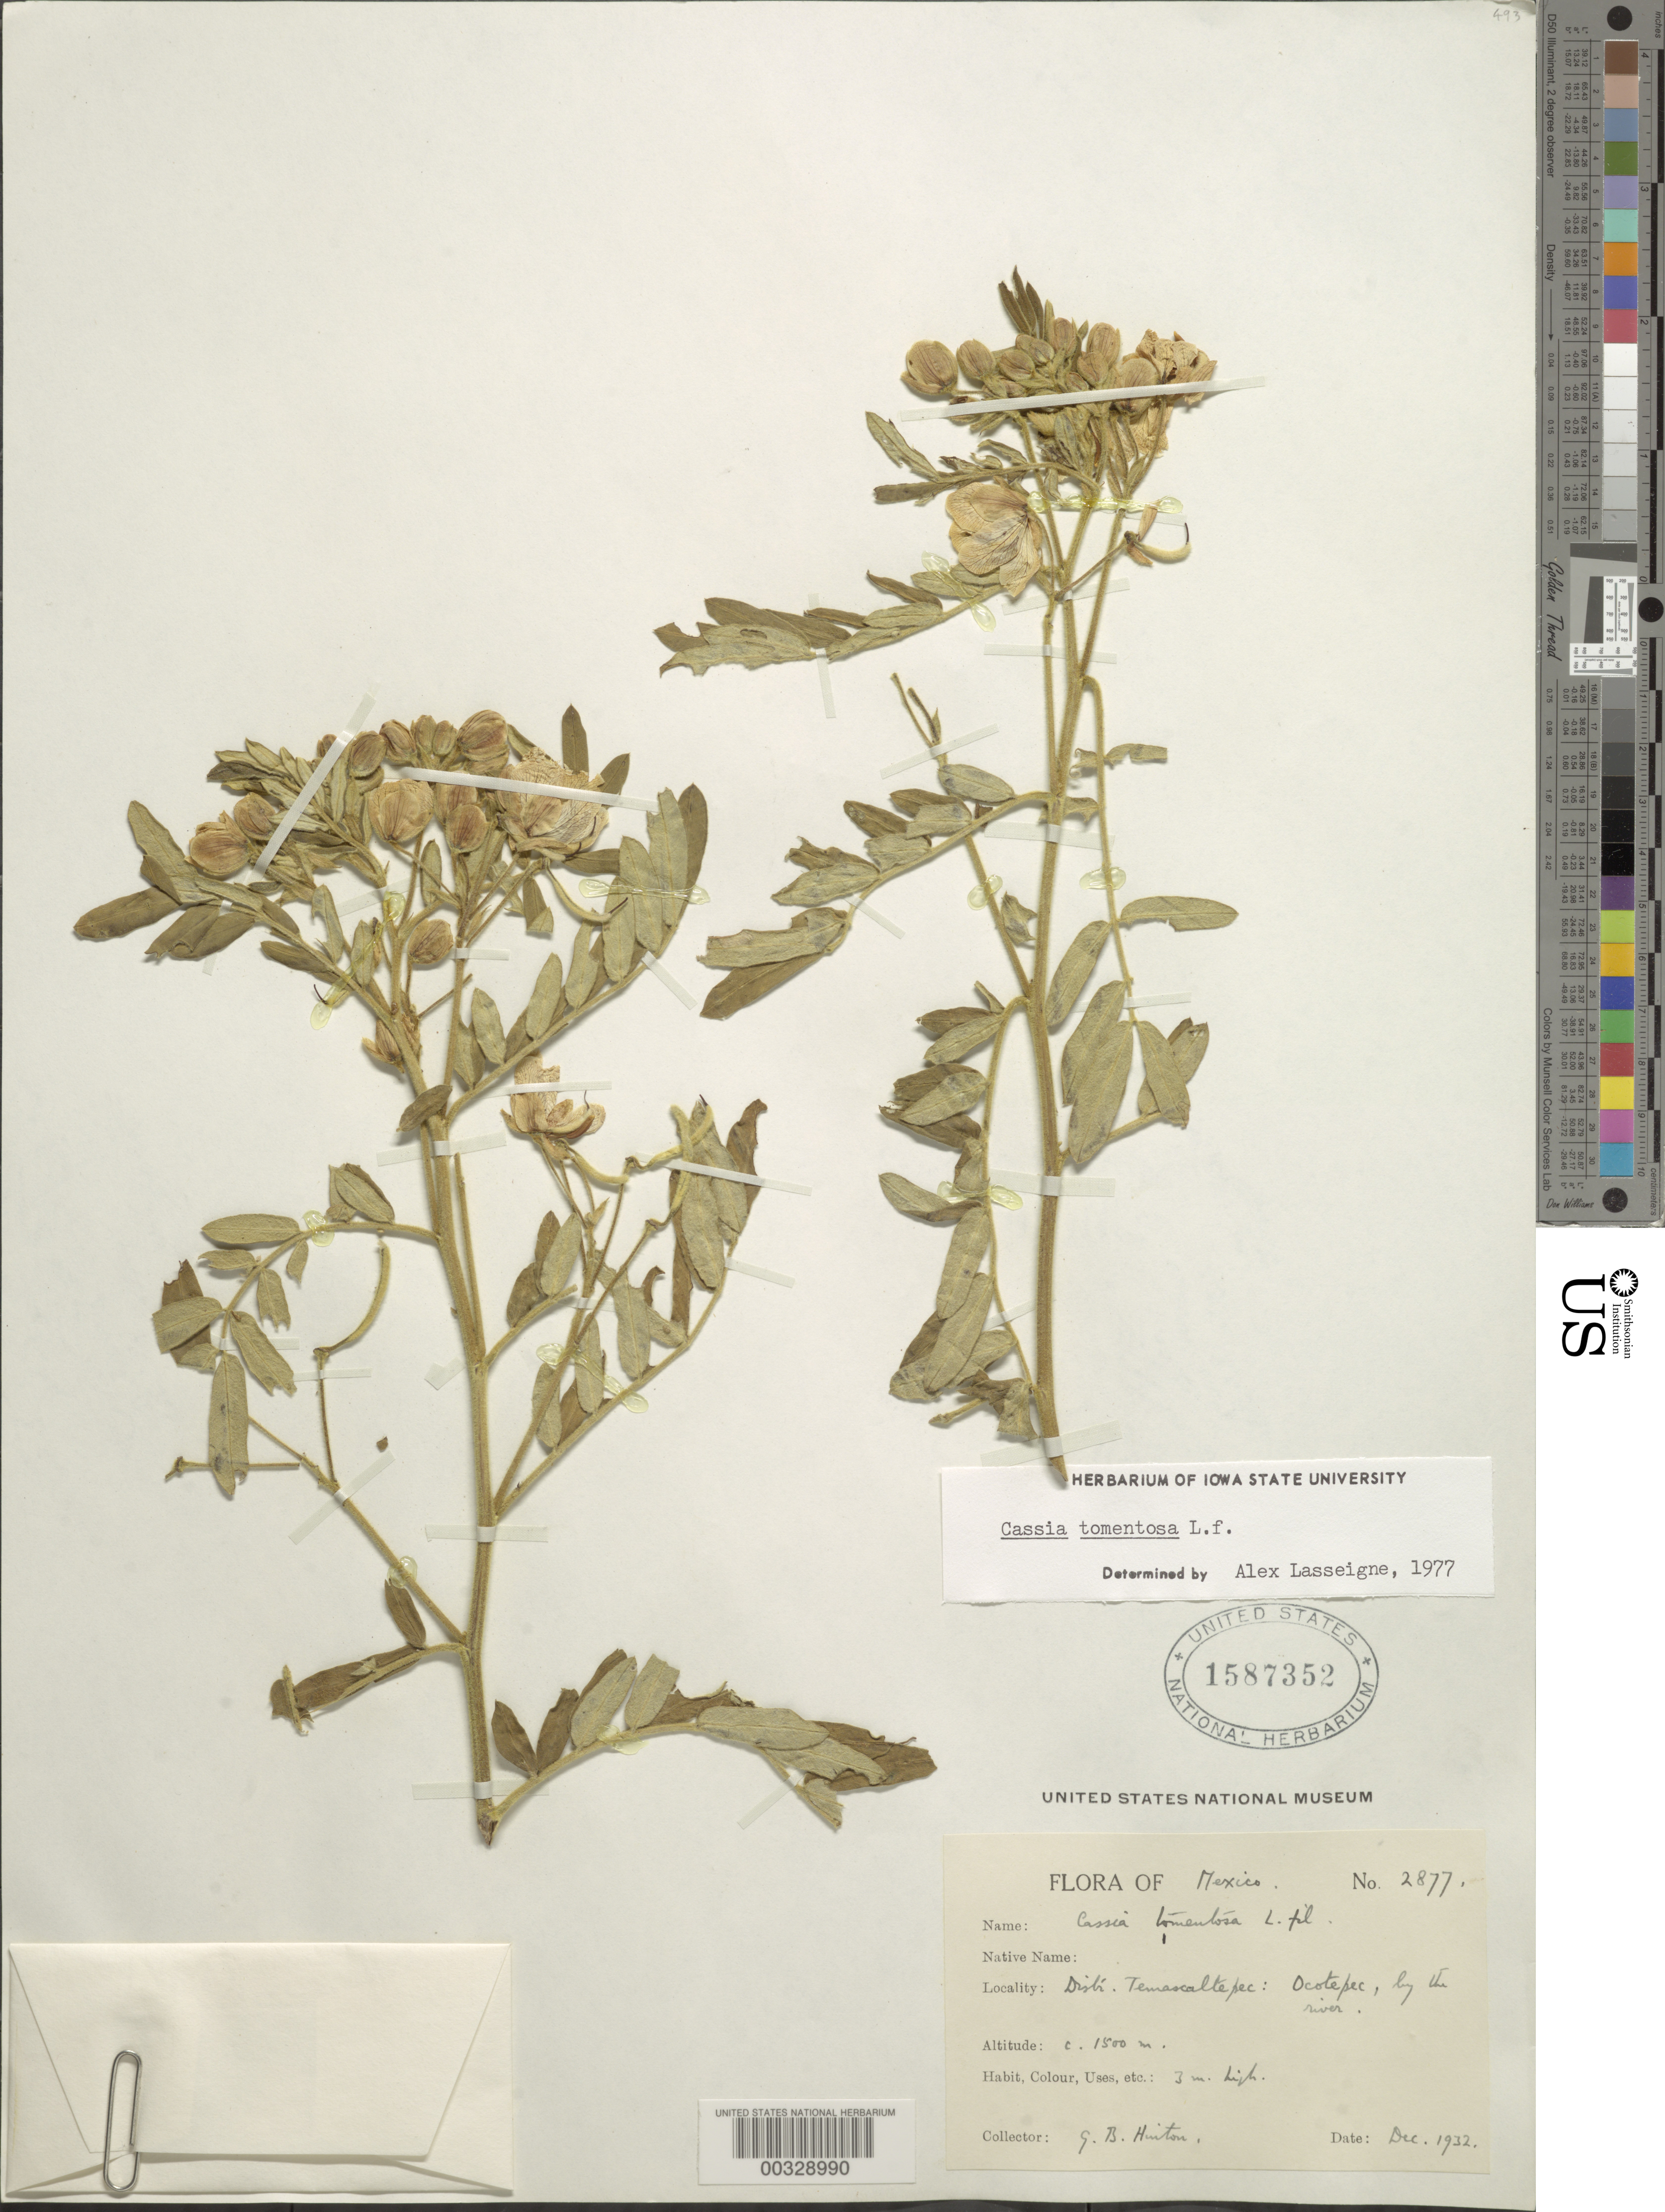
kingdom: Plantae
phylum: Tracheophyta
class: Magnoliopsida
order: Fabales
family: Fabaceae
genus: Senna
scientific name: Senna multiglandulosa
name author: (Jacq.) H.S. Irwin & Barneby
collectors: G. B. Hinton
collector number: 2877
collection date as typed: Dec 1932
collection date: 1932-12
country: Mexico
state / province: México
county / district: Temascaltepec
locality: Ocotepec, by the river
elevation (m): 1500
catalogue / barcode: US 1587352